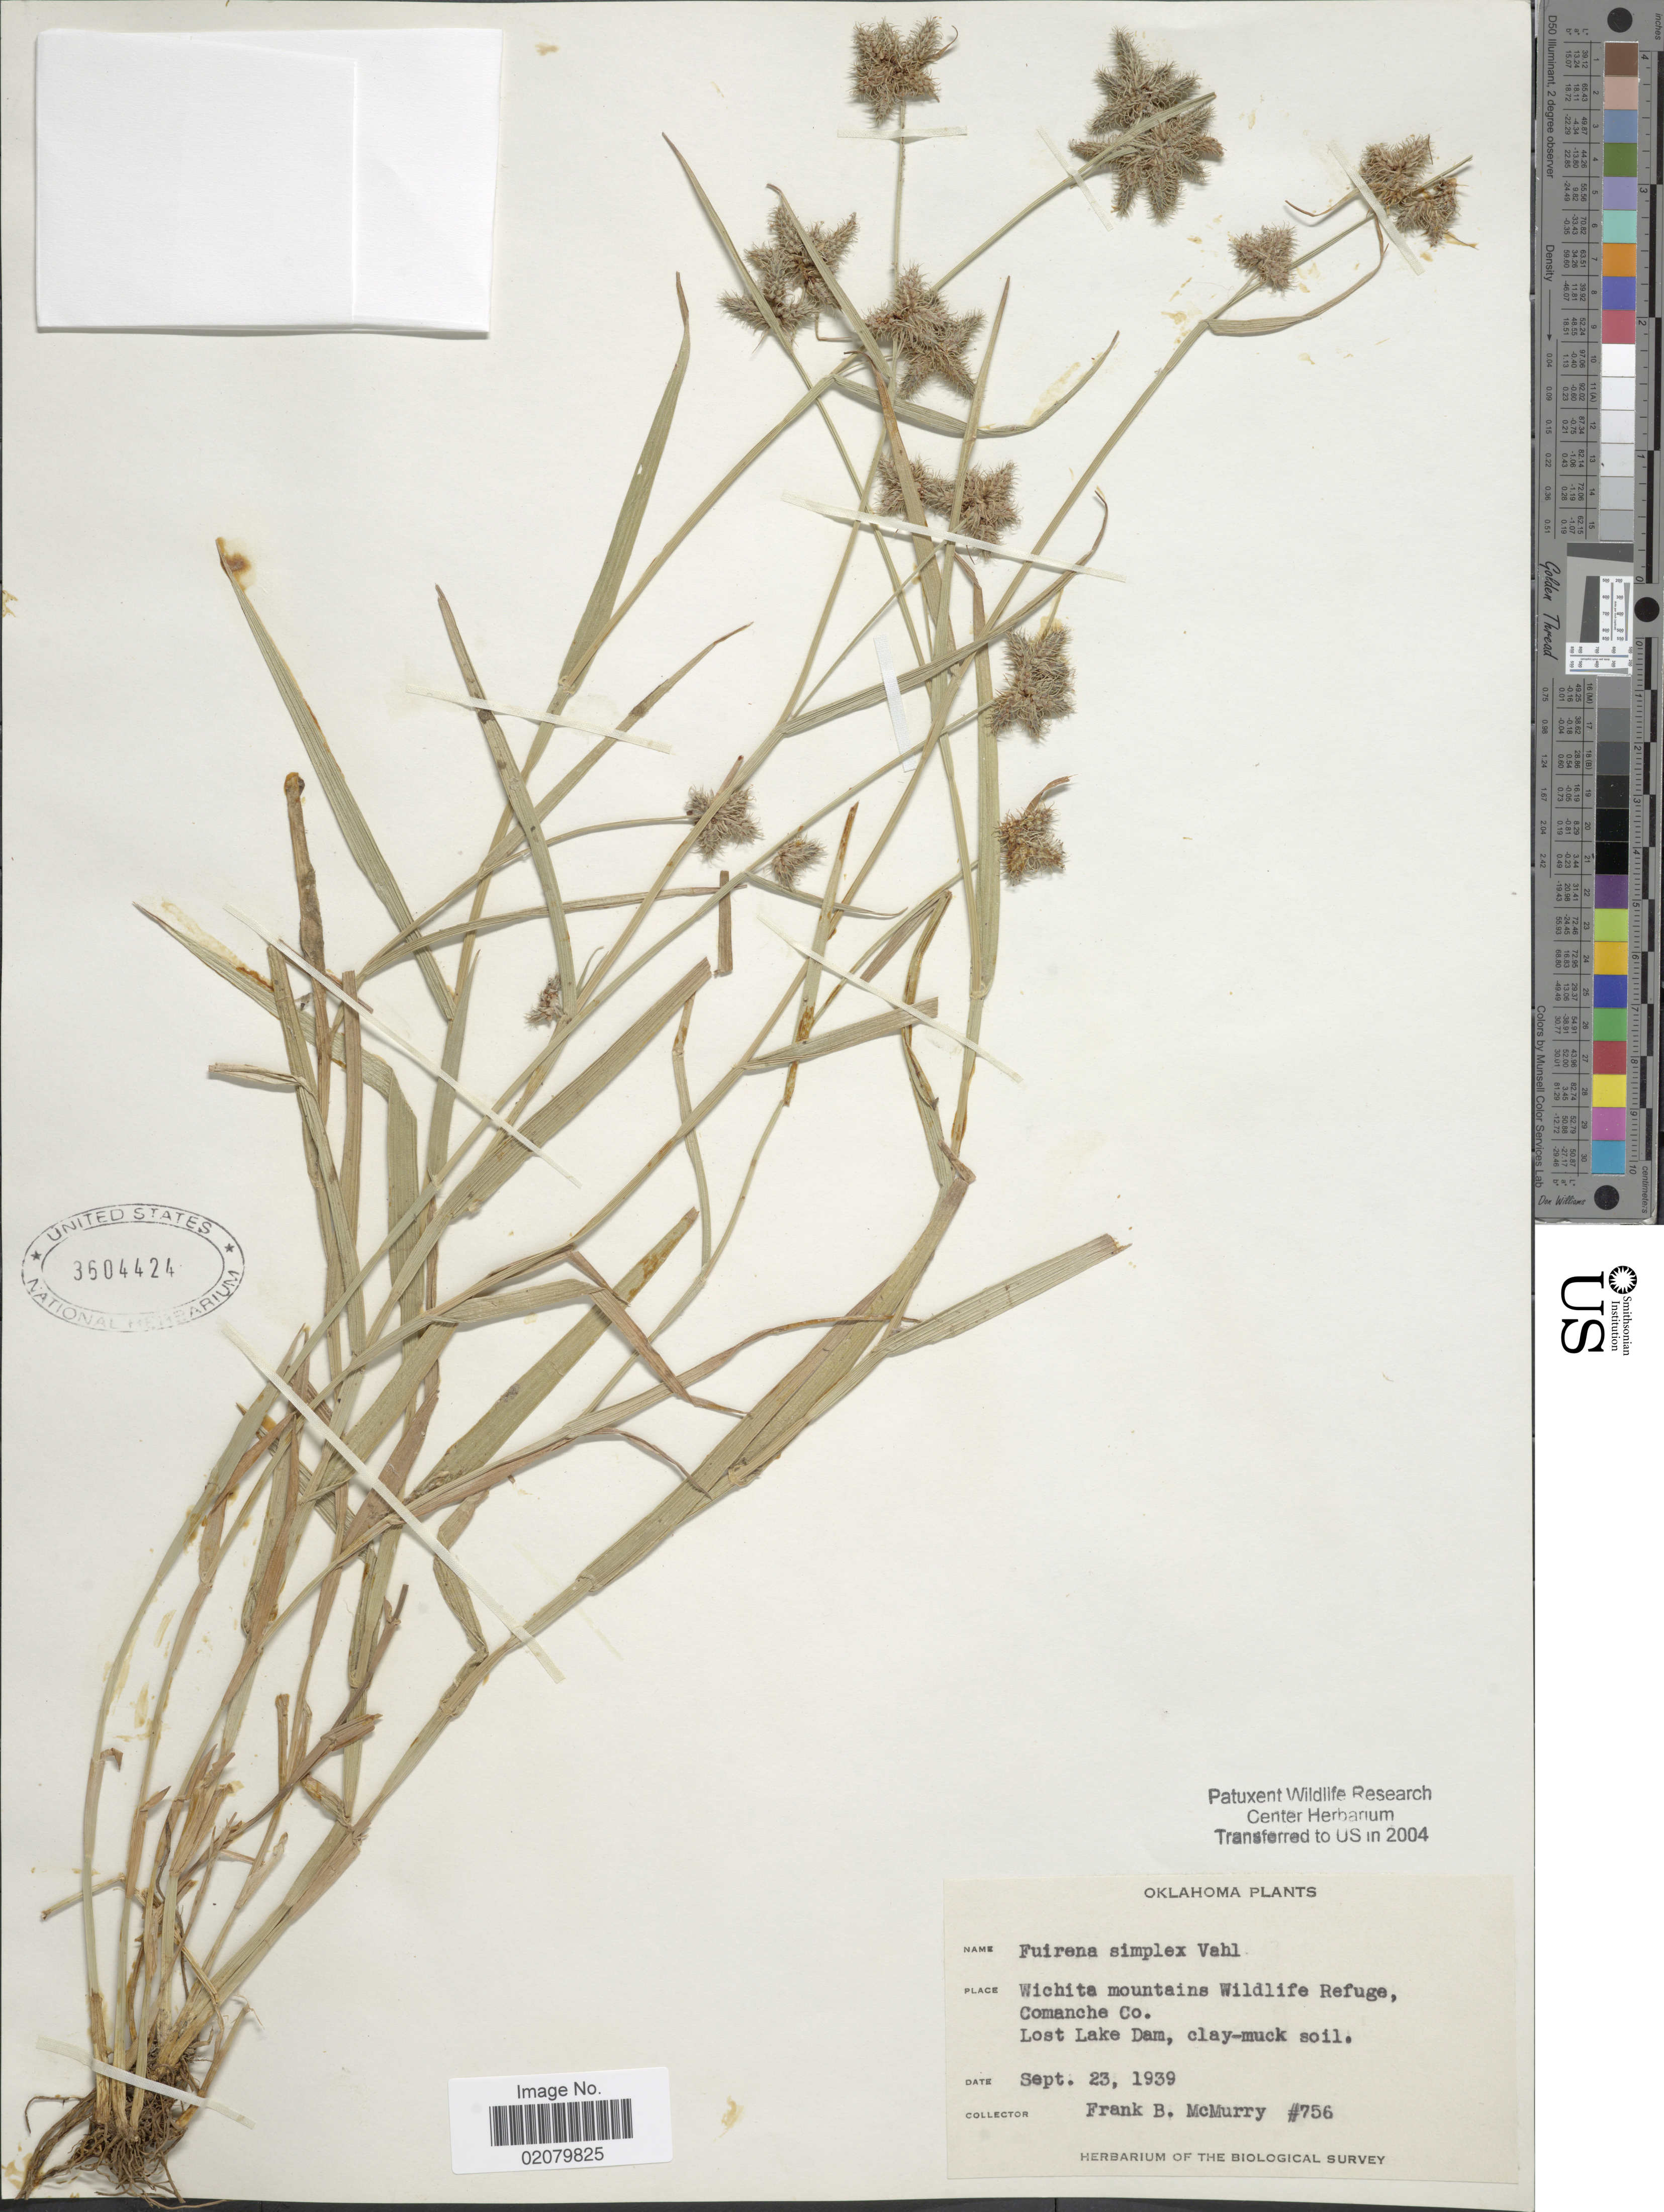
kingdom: Plantae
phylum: Tracheophyta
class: Liliopsida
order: Poales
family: Cyperaceae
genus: Fuirena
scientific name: Fuirena simplex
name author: Vahl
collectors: F. B. McMurry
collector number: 756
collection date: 1939-09-23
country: United States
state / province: Oklahoma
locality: Wichita Mountains Wildlife Refuge, Comance Co., Lost Lake Dam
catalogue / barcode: US 3604424